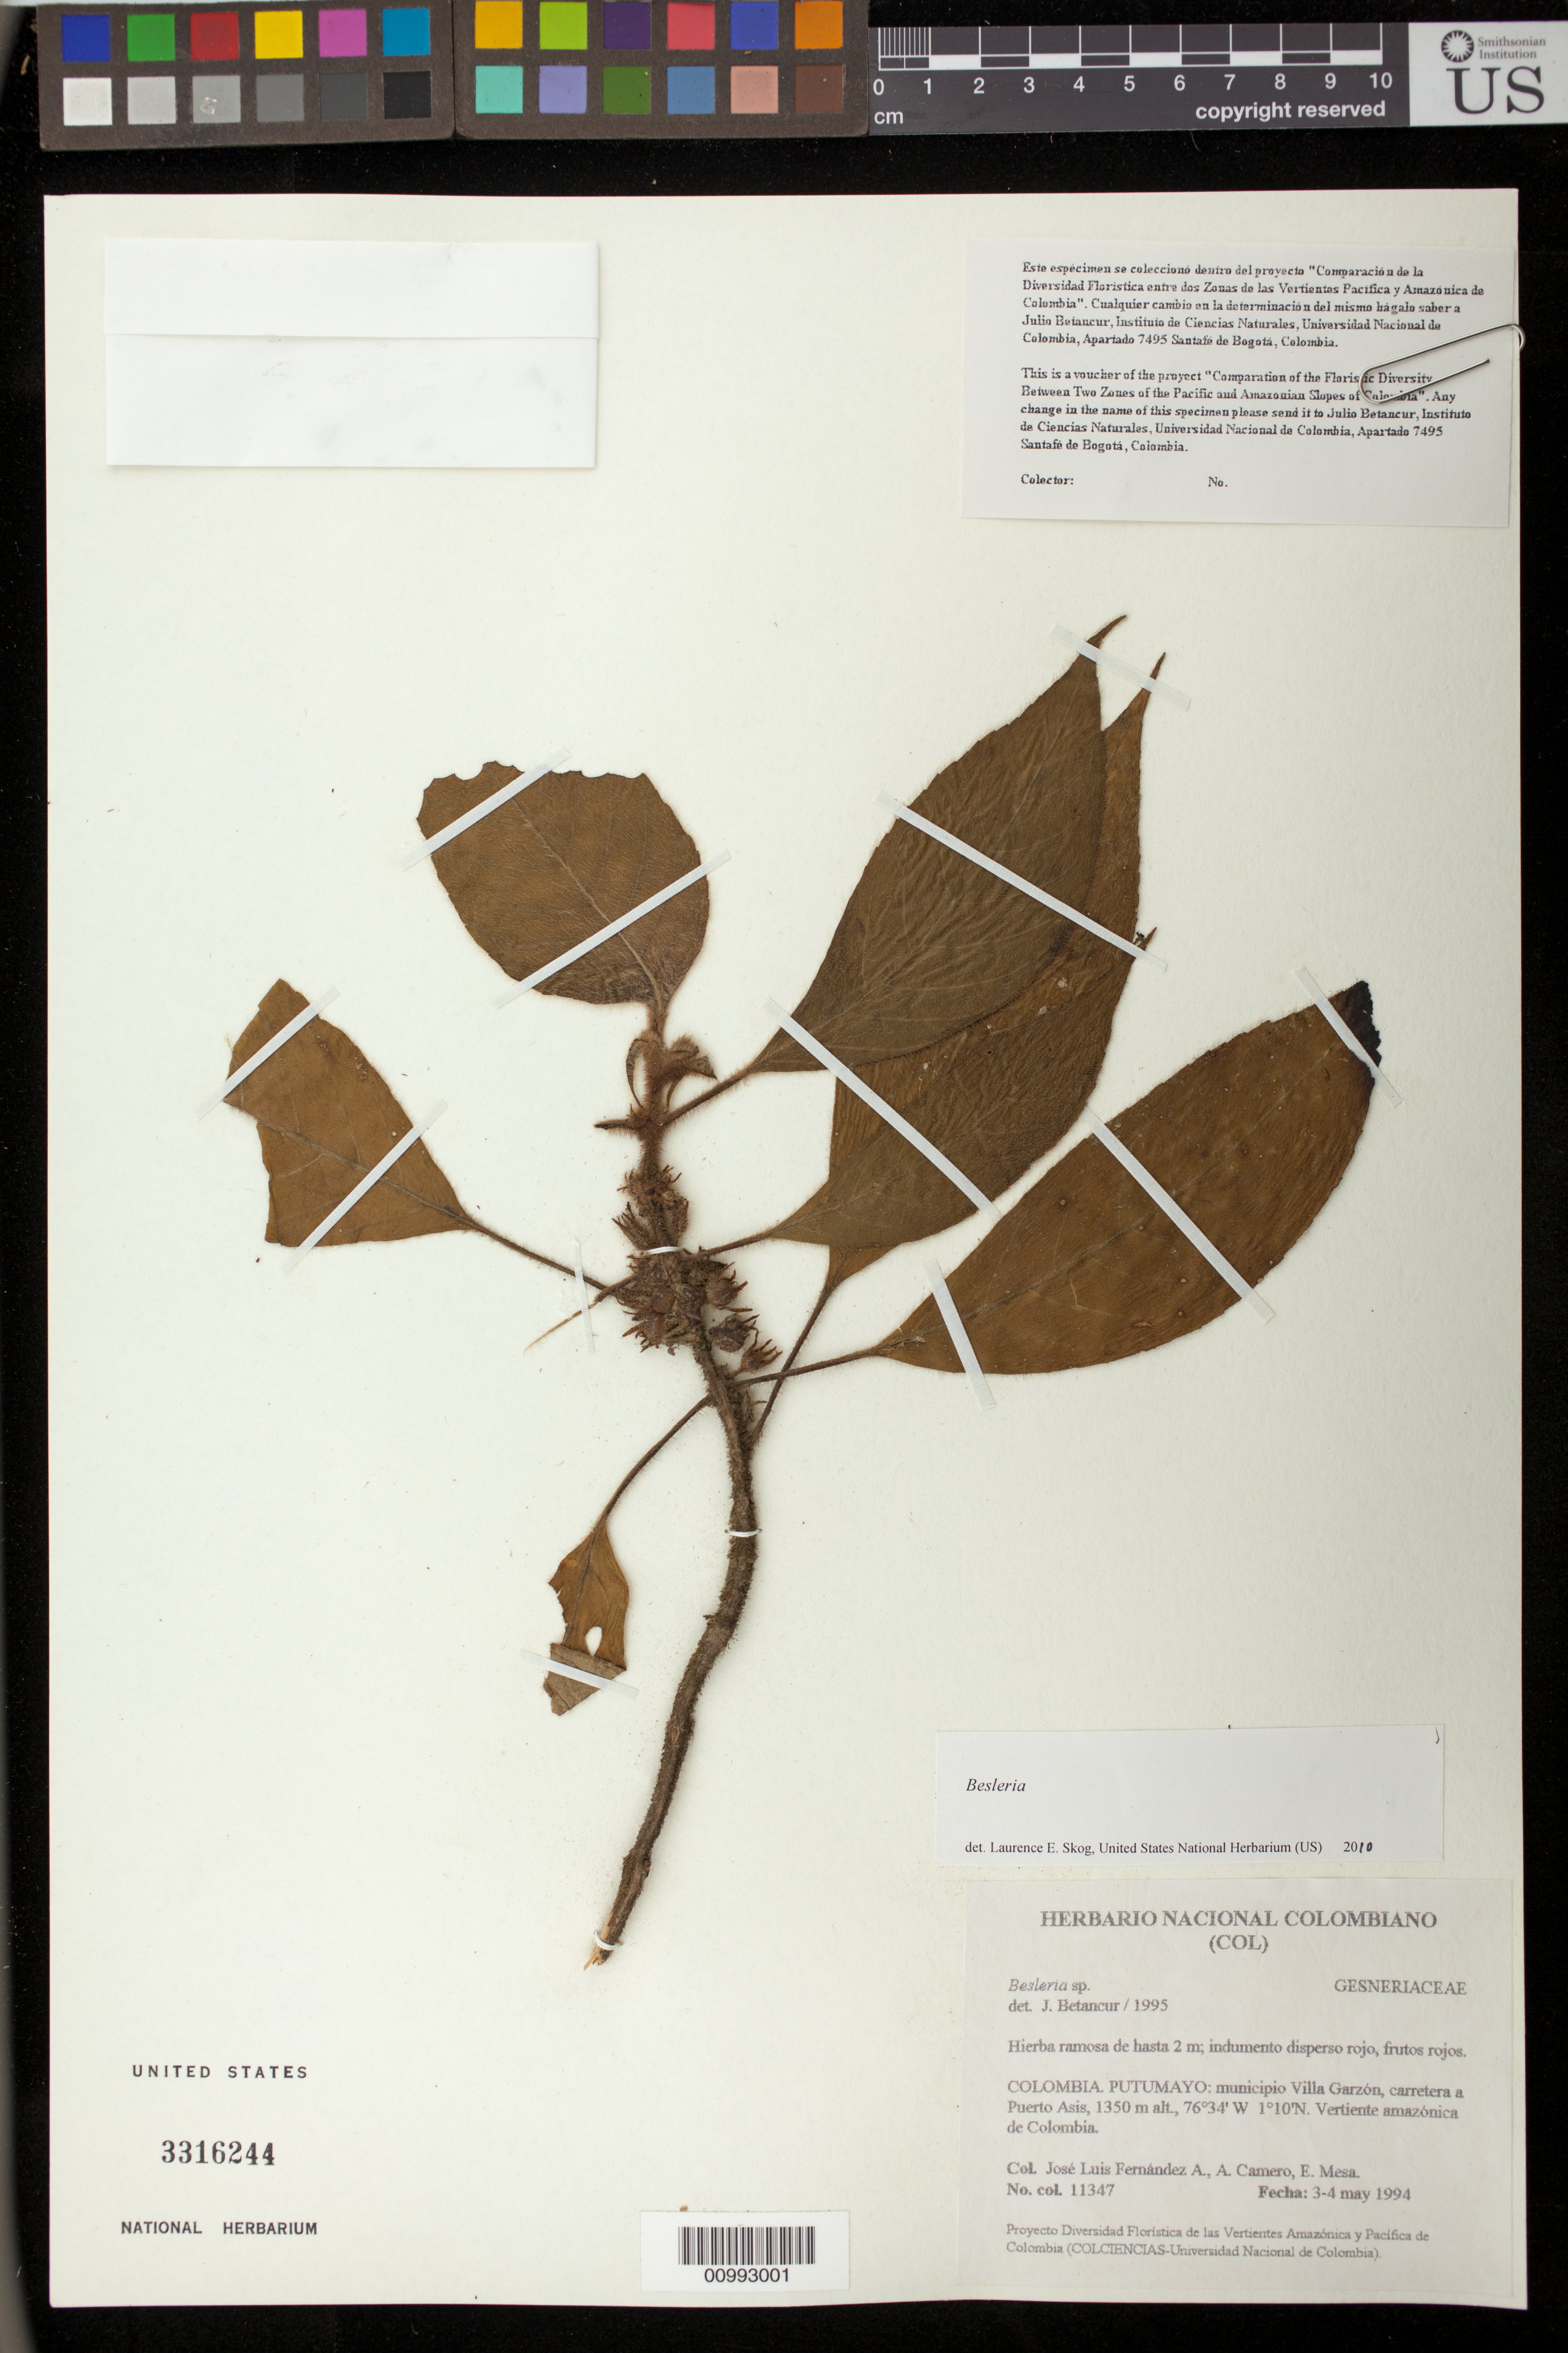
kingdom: Plantae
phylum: Tracheophyta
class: Magnoliopsida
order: Lamiales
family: Gesneriaceae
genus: Besleria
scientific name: Besleria sp.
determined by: Skog, Laurence E.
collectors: J. L. Fernández-Alonso, A. A. Camero & E. Mesa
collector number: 11347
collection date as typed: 3-4 May 1994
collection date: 1994-05-03/1994-05-04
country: Colombia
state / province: Putumayo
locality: Putumayo: municipio Villa Garzón, carretera a Puerto Asis, vertiente amazónica de Colombia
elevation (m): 1350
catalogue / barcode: US 3316244